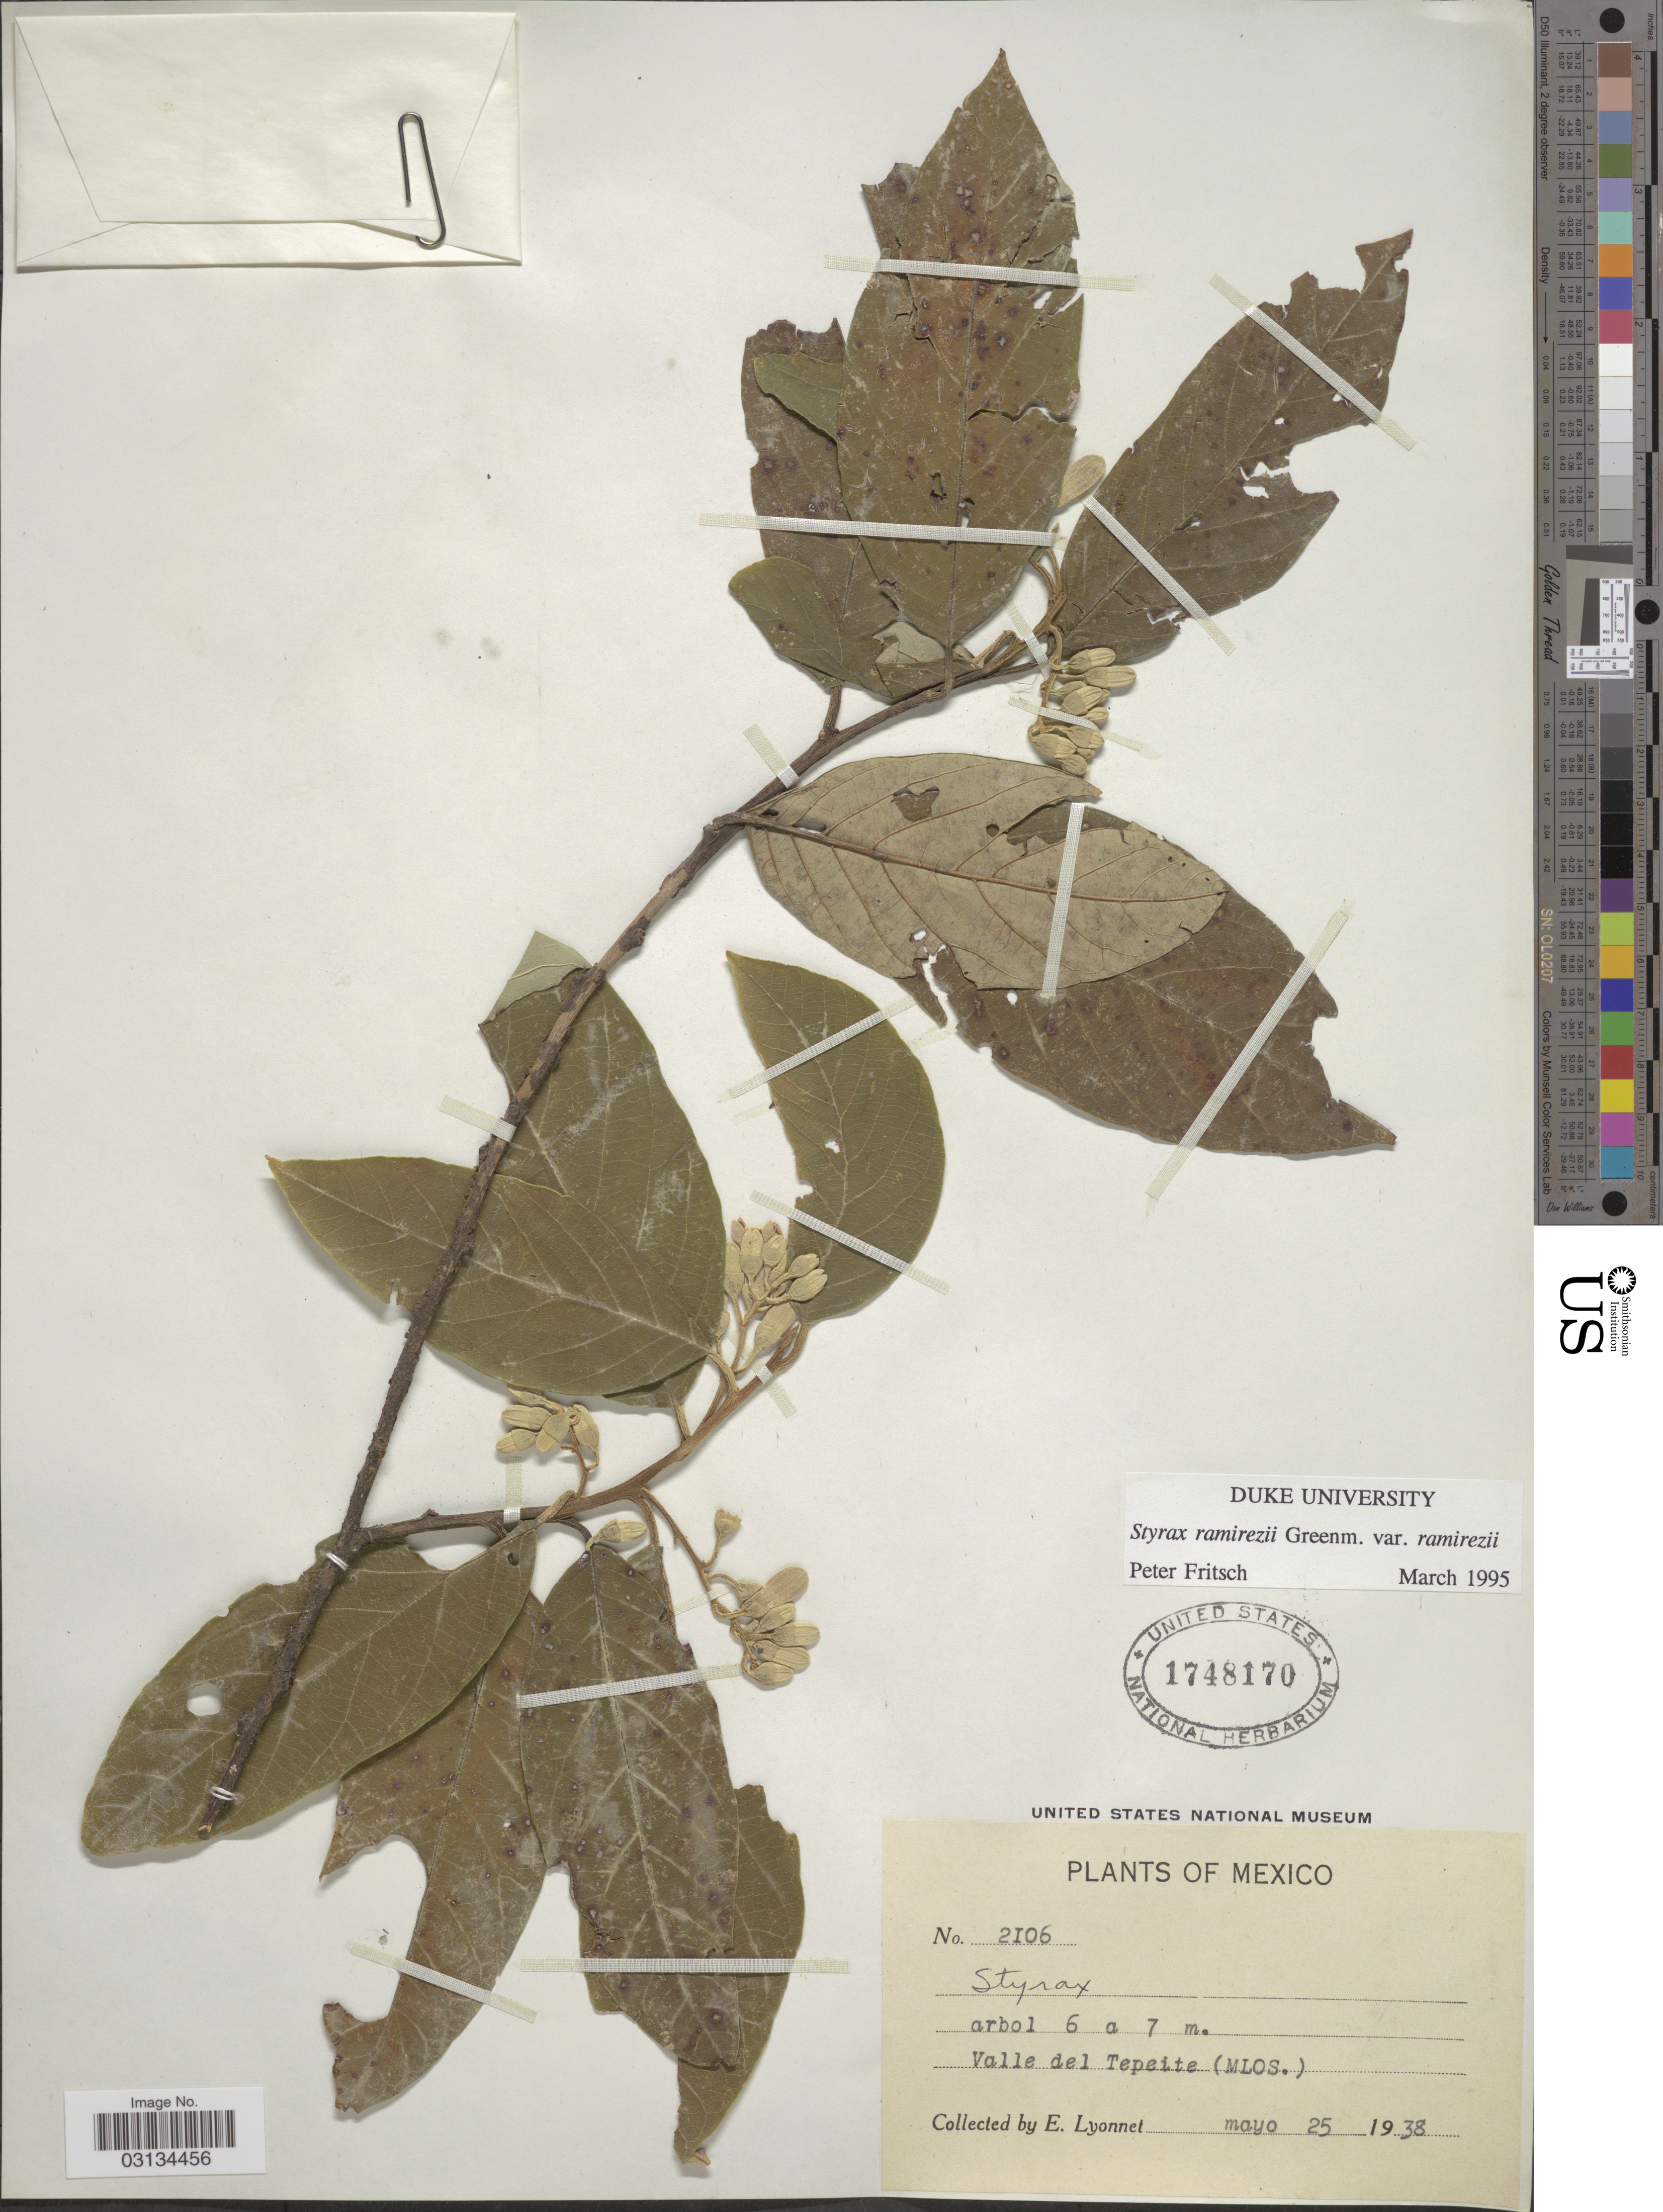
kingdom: Plantae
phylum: Tracheophyta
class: Magnoliopsida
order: Ericales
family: Styracaceae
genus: Styrax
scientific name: Styrax ramirezii var. ramirezii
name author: Greenm.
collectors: E. Lyonnet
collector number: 2106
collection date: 1938-05-25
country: Mexico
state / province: Morelos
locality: Valle del Tepeite.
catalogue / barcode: US 1748170